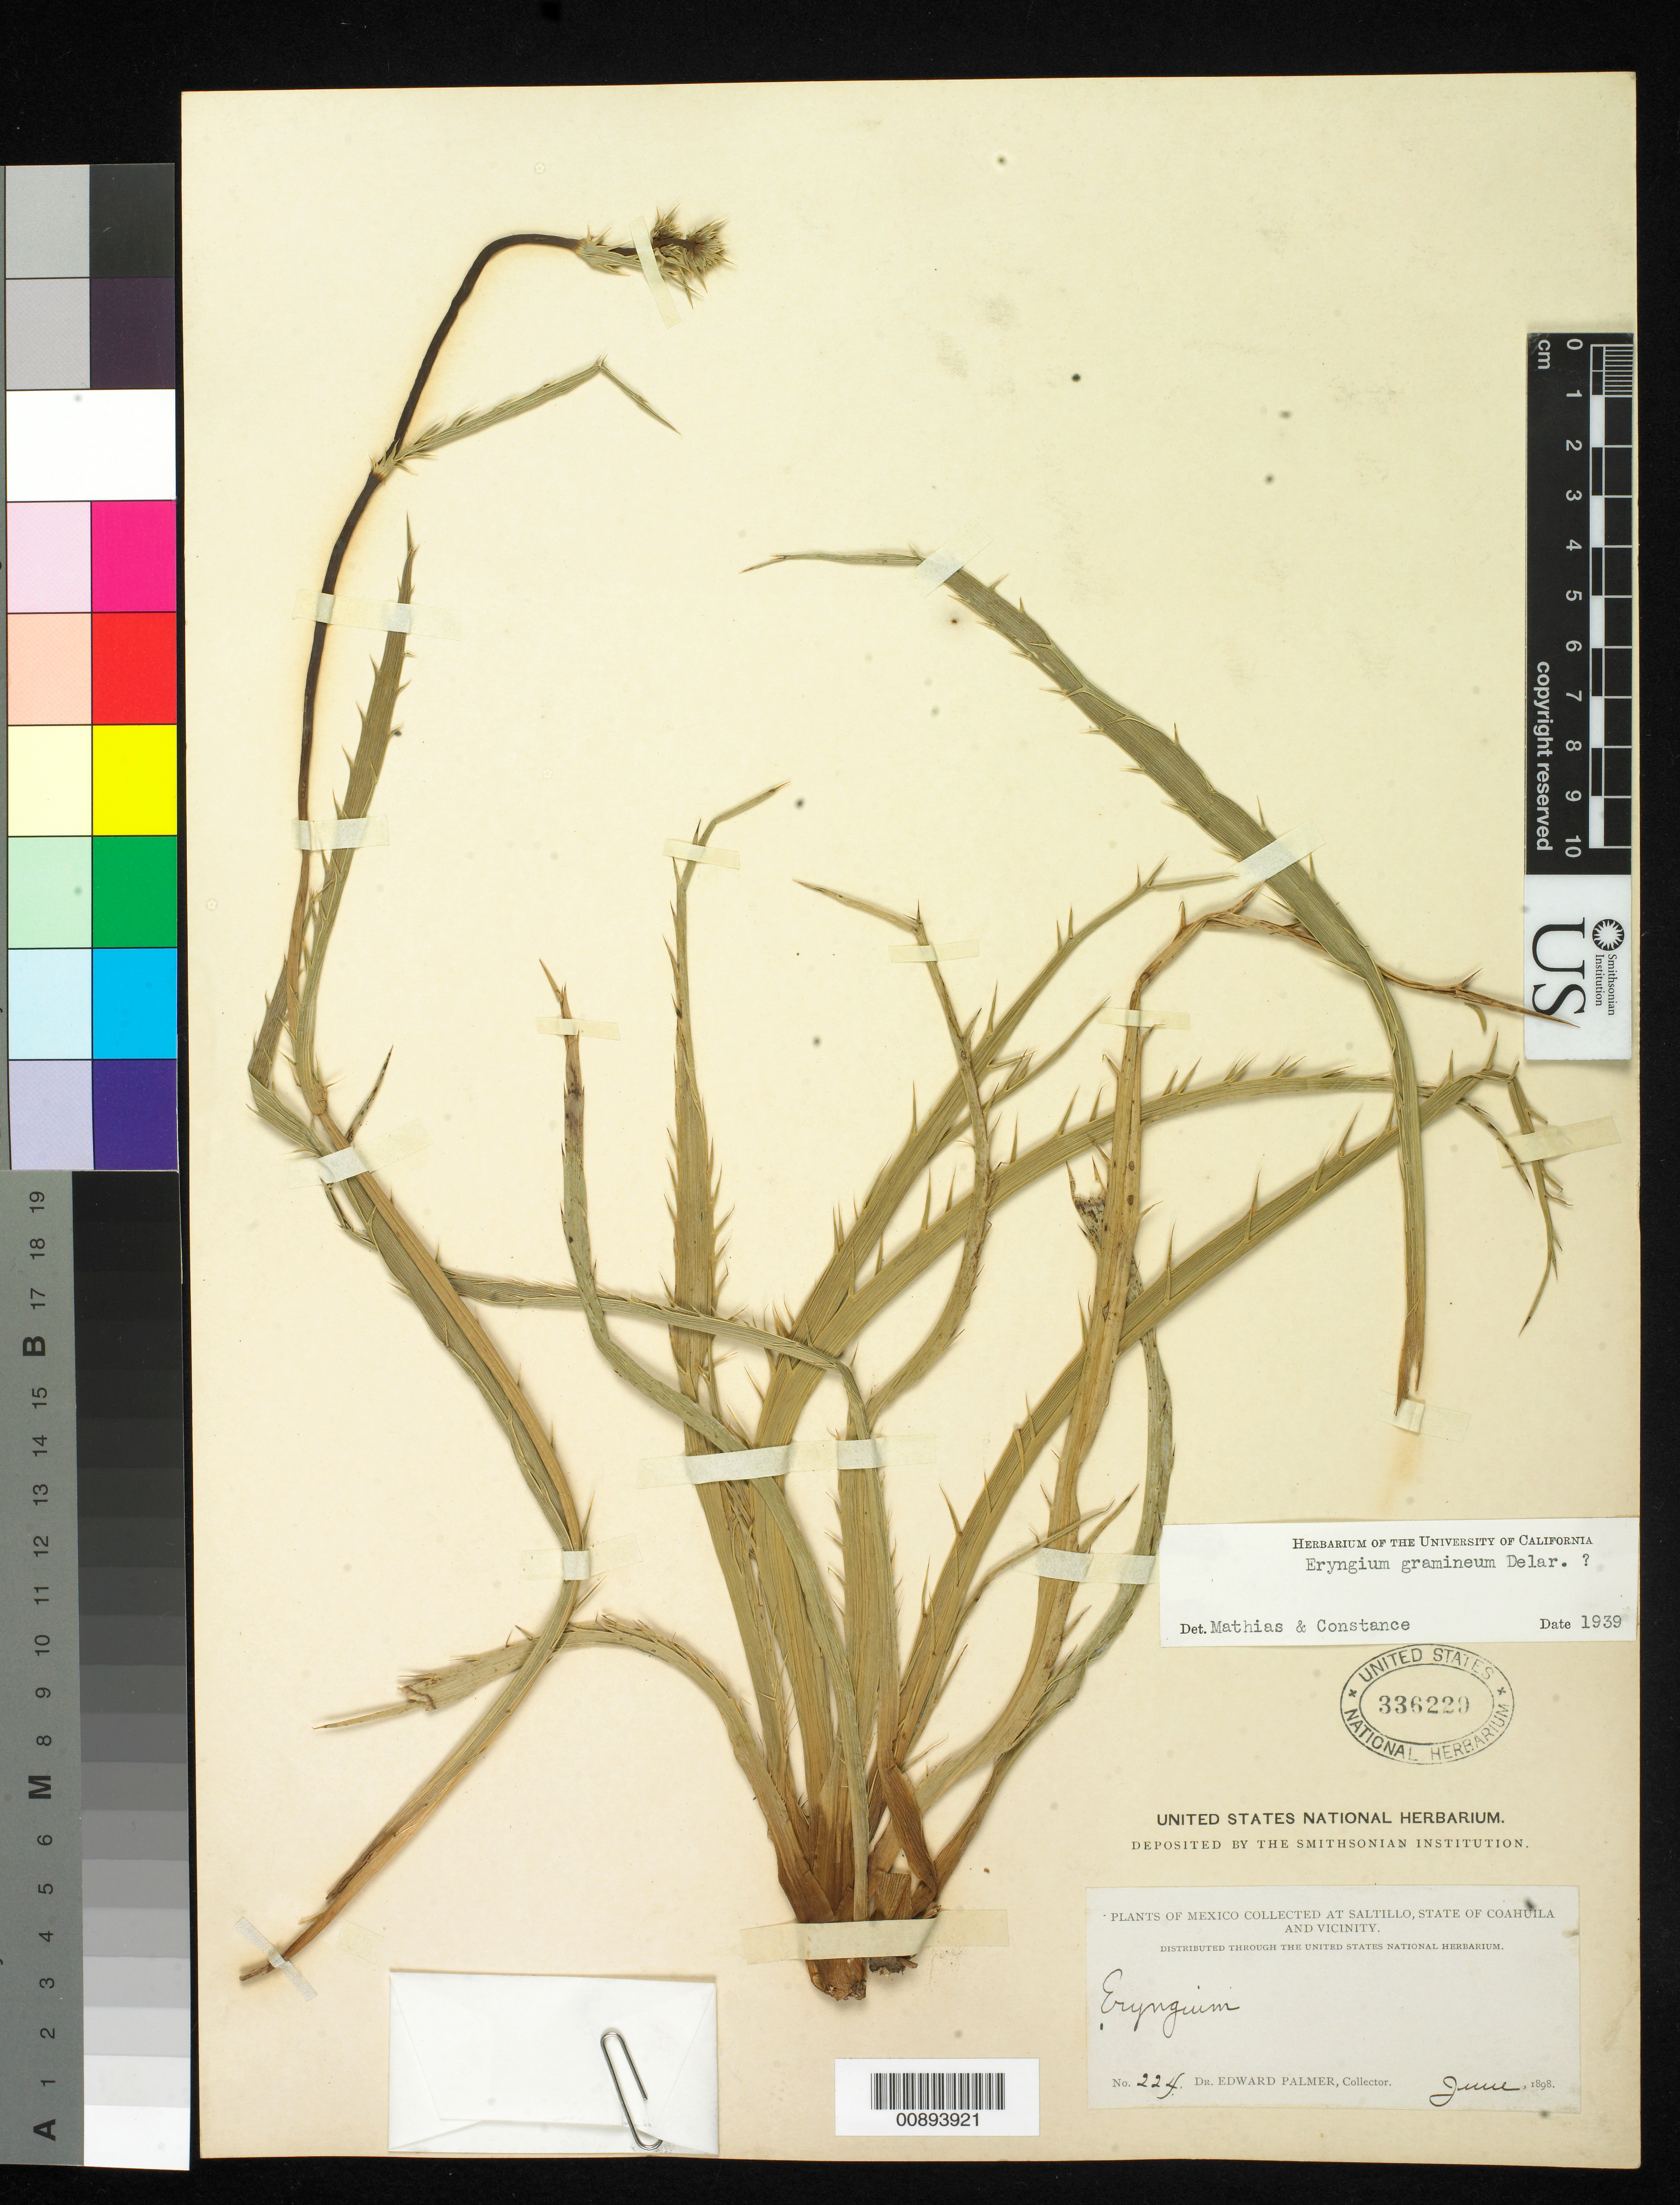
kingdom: Plantae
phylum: Tracheophyta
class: Magnoliopsida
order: Apiales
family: Apiaceae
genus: Eryngium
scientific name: Eryngium gramineum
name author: F. Delaroche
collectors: E. Palmer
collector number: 224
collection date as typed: Jun 1898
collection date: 1898-06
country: Mexico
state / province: Coahuila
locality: Saltillo, Coahuila and vicinity.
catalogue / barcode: US 336229